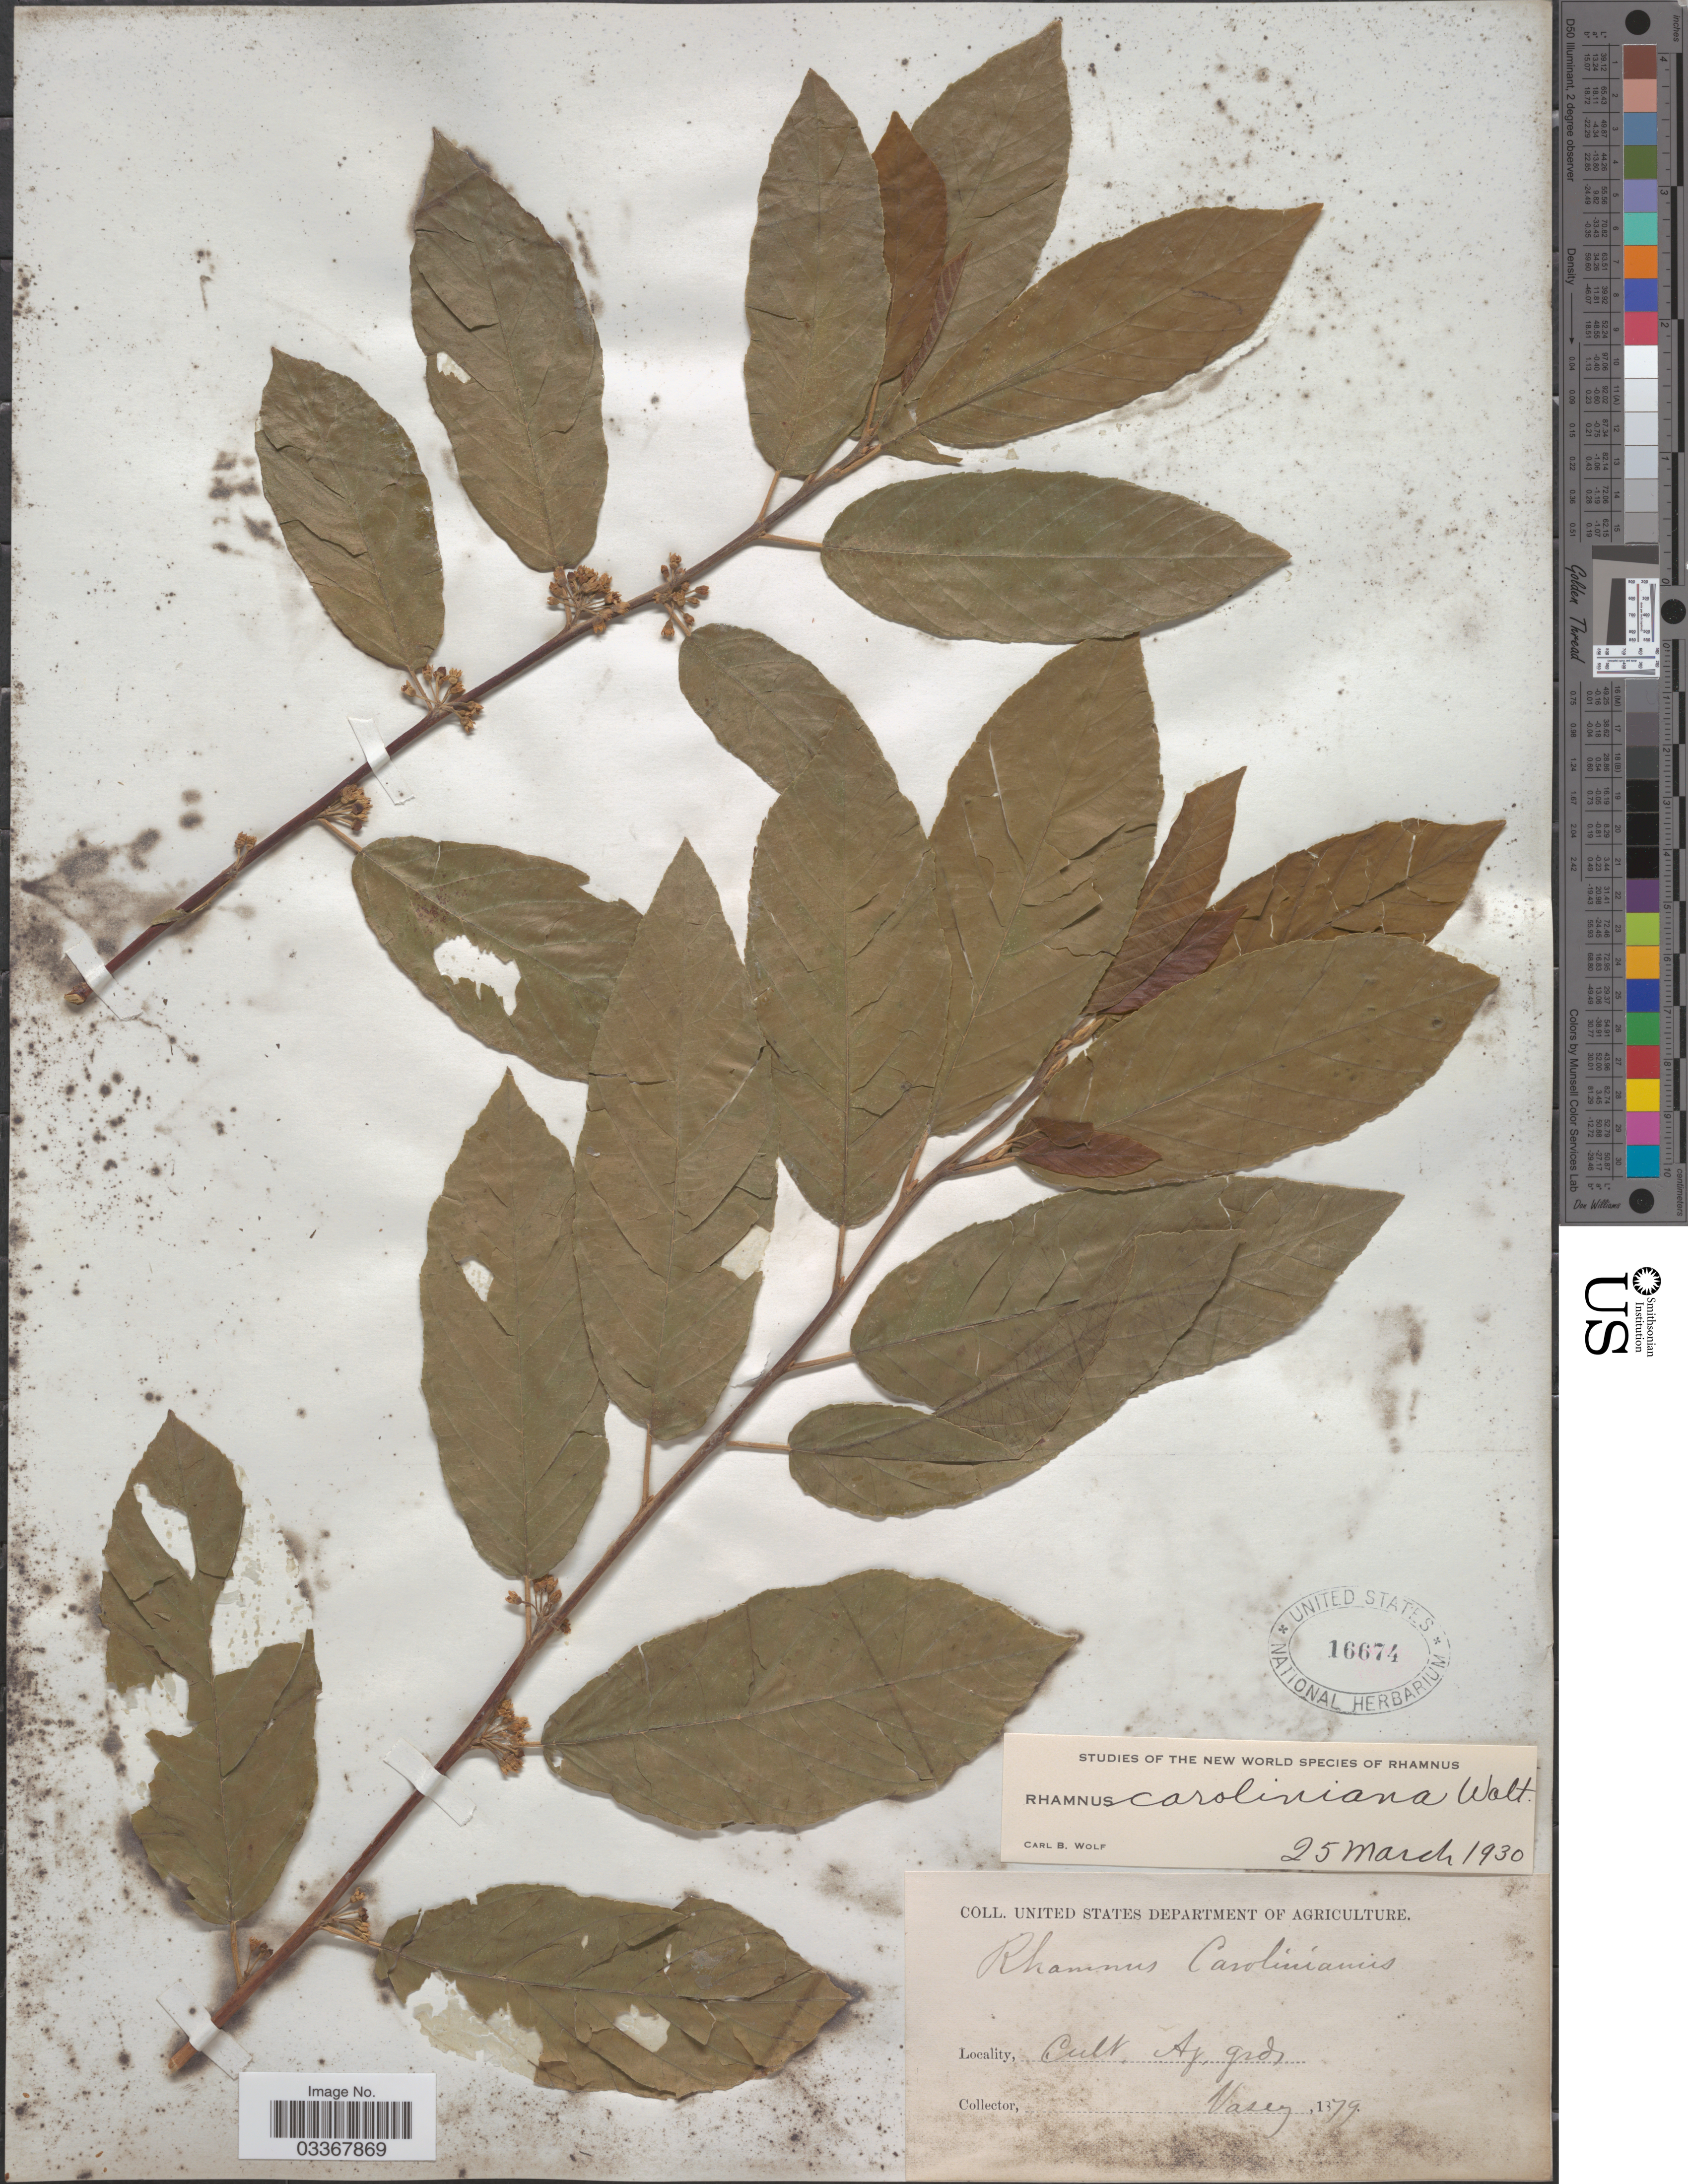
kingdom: Plantae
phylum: Tracheophyta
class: Magnoliopsida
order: Rosales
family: Rhamnaceae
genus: Frangula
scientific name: Frangula caroliniana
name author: (Walter) A. Gray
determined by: Strong, Mark T., (BOT), Smithsonian Institution - National Museum of Natural History (UNITED STATES)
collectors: Vasey, --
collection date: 1879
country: United States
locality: Cult. Ag. grds.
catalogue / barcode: US 16674